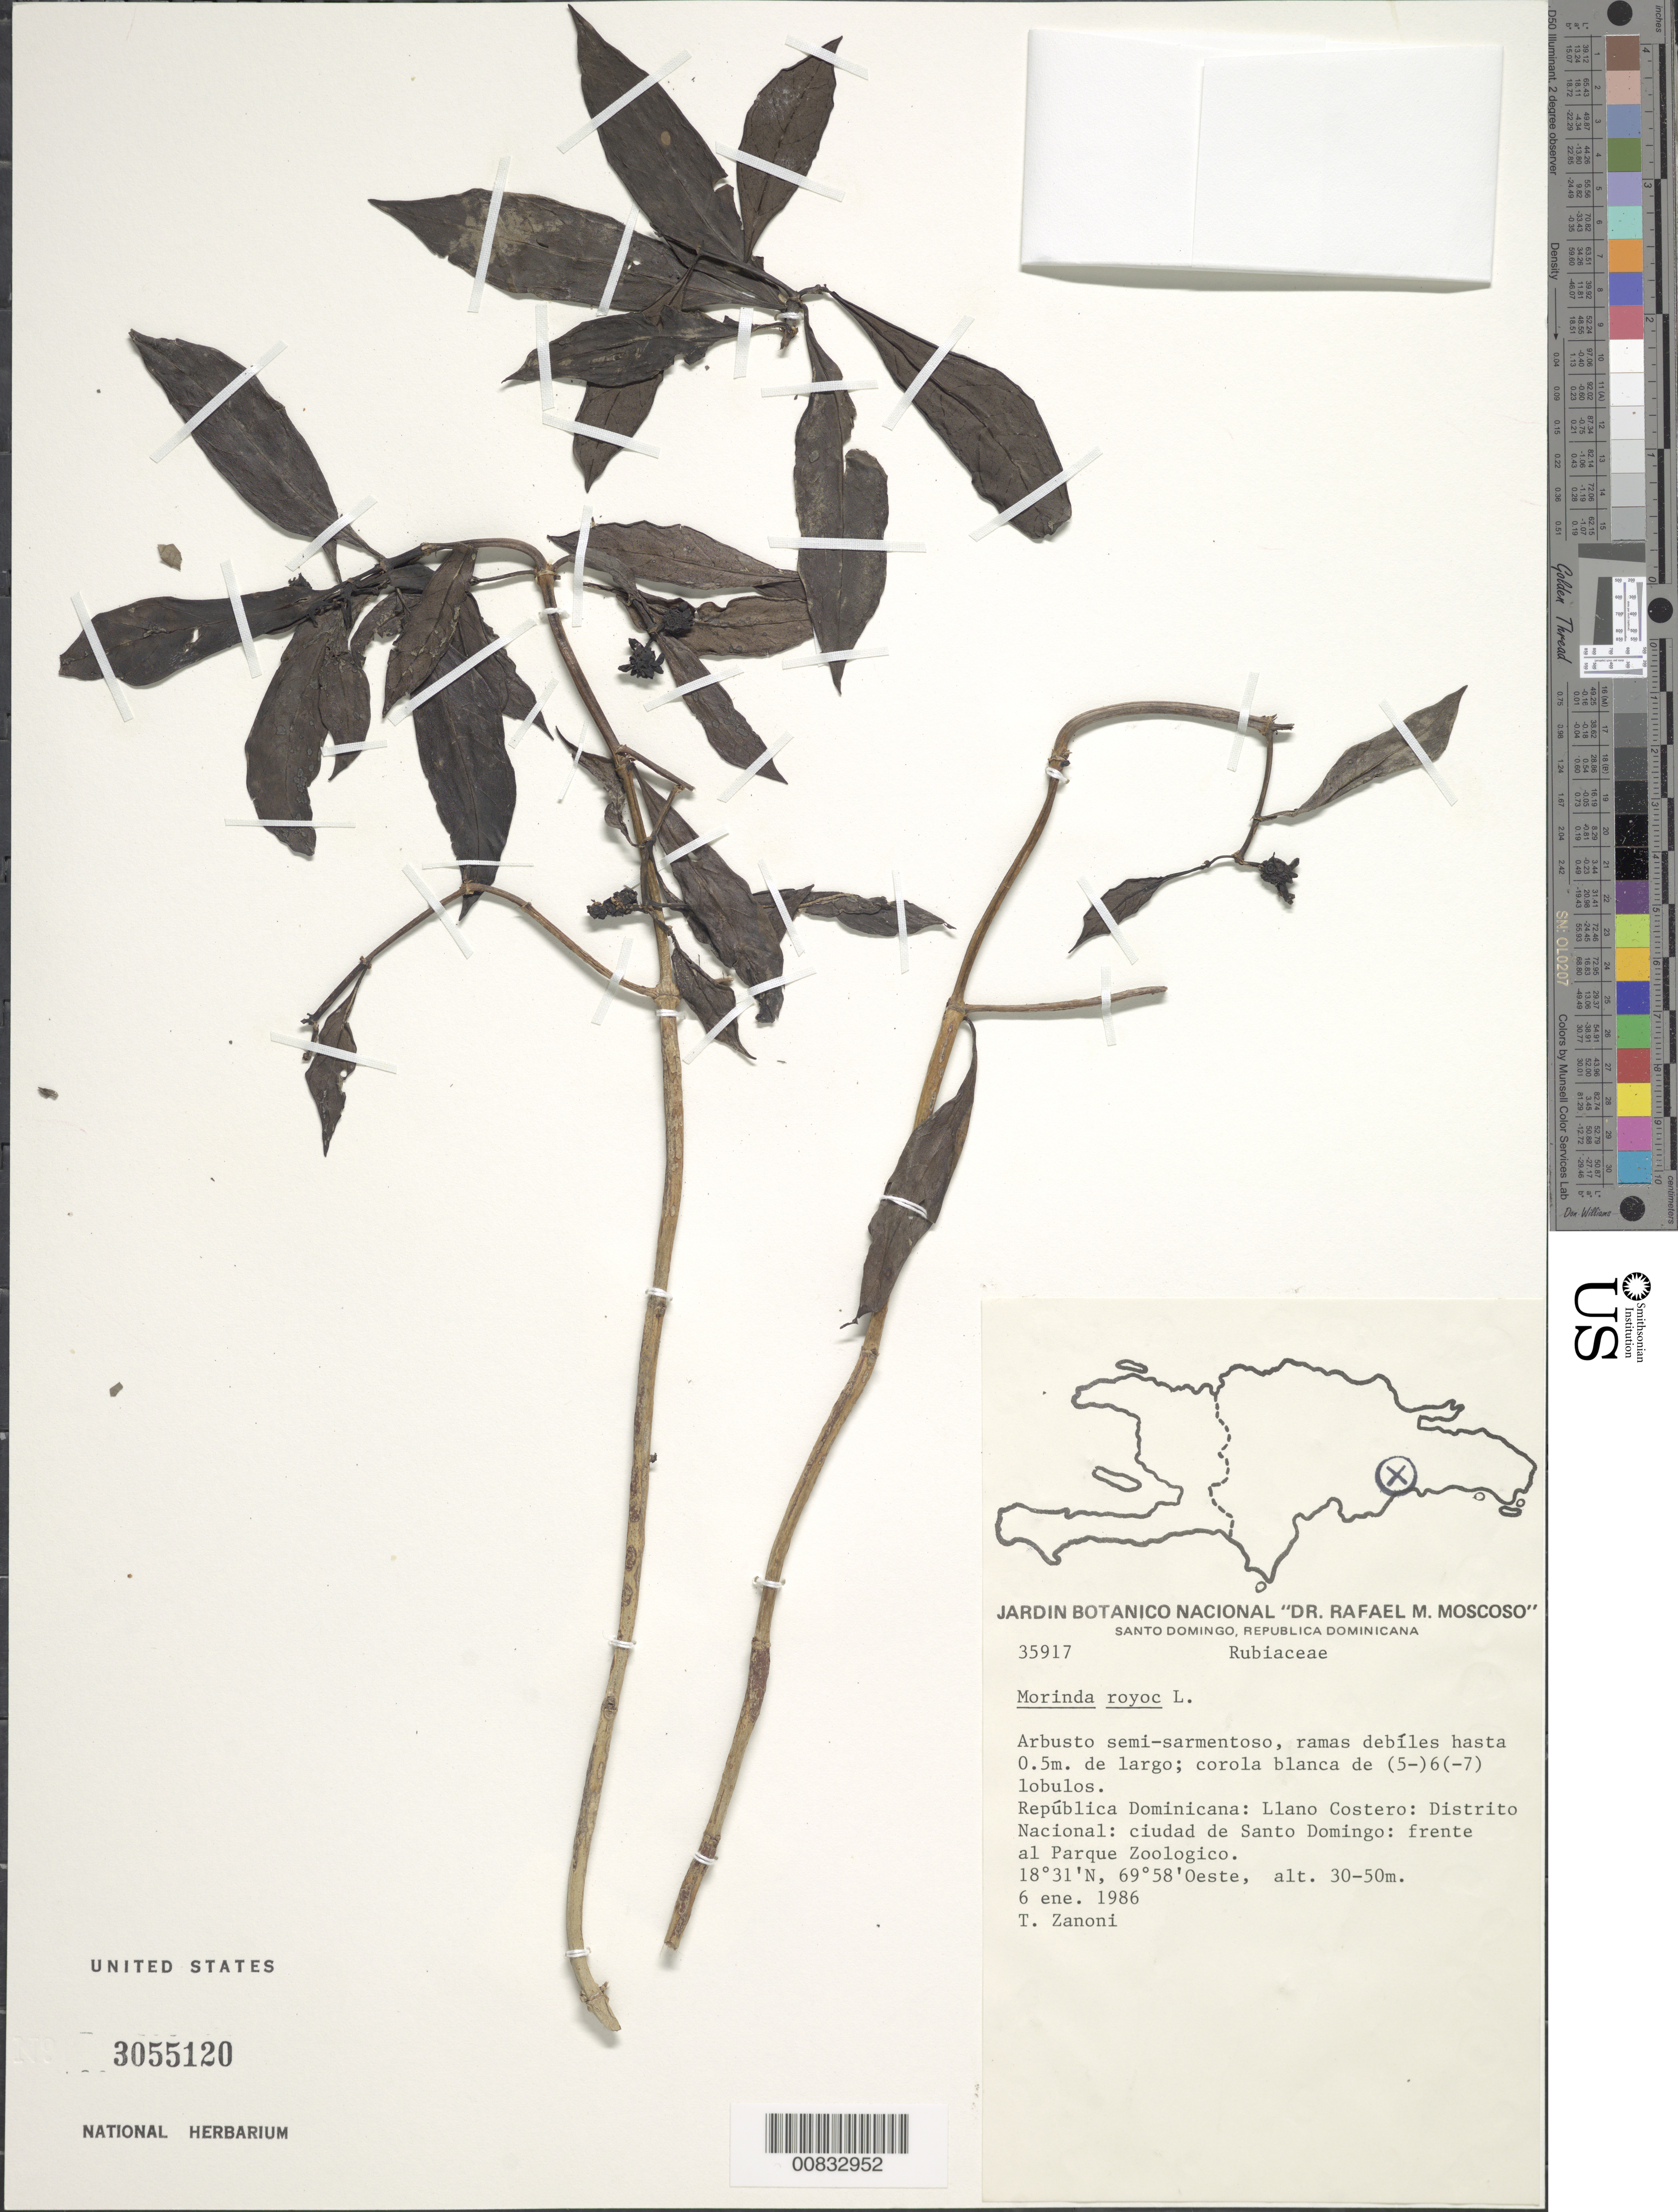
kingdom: Plantae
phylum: Tracheophyta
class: Magnoliopsida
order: Gentianales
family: Rubiaceae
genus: Morinda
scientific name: Morinda royoc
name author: L.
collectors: T. A. Zanoni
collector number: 35917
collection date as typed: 06 Jan 1986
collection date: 1986-01-06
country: Dominican Republic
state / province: Distrito Nacional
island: Hispaniola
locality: Llano Costero, Santo Domingo City, frente al Parque Zoologico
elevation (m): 30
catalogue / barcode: US 3055120